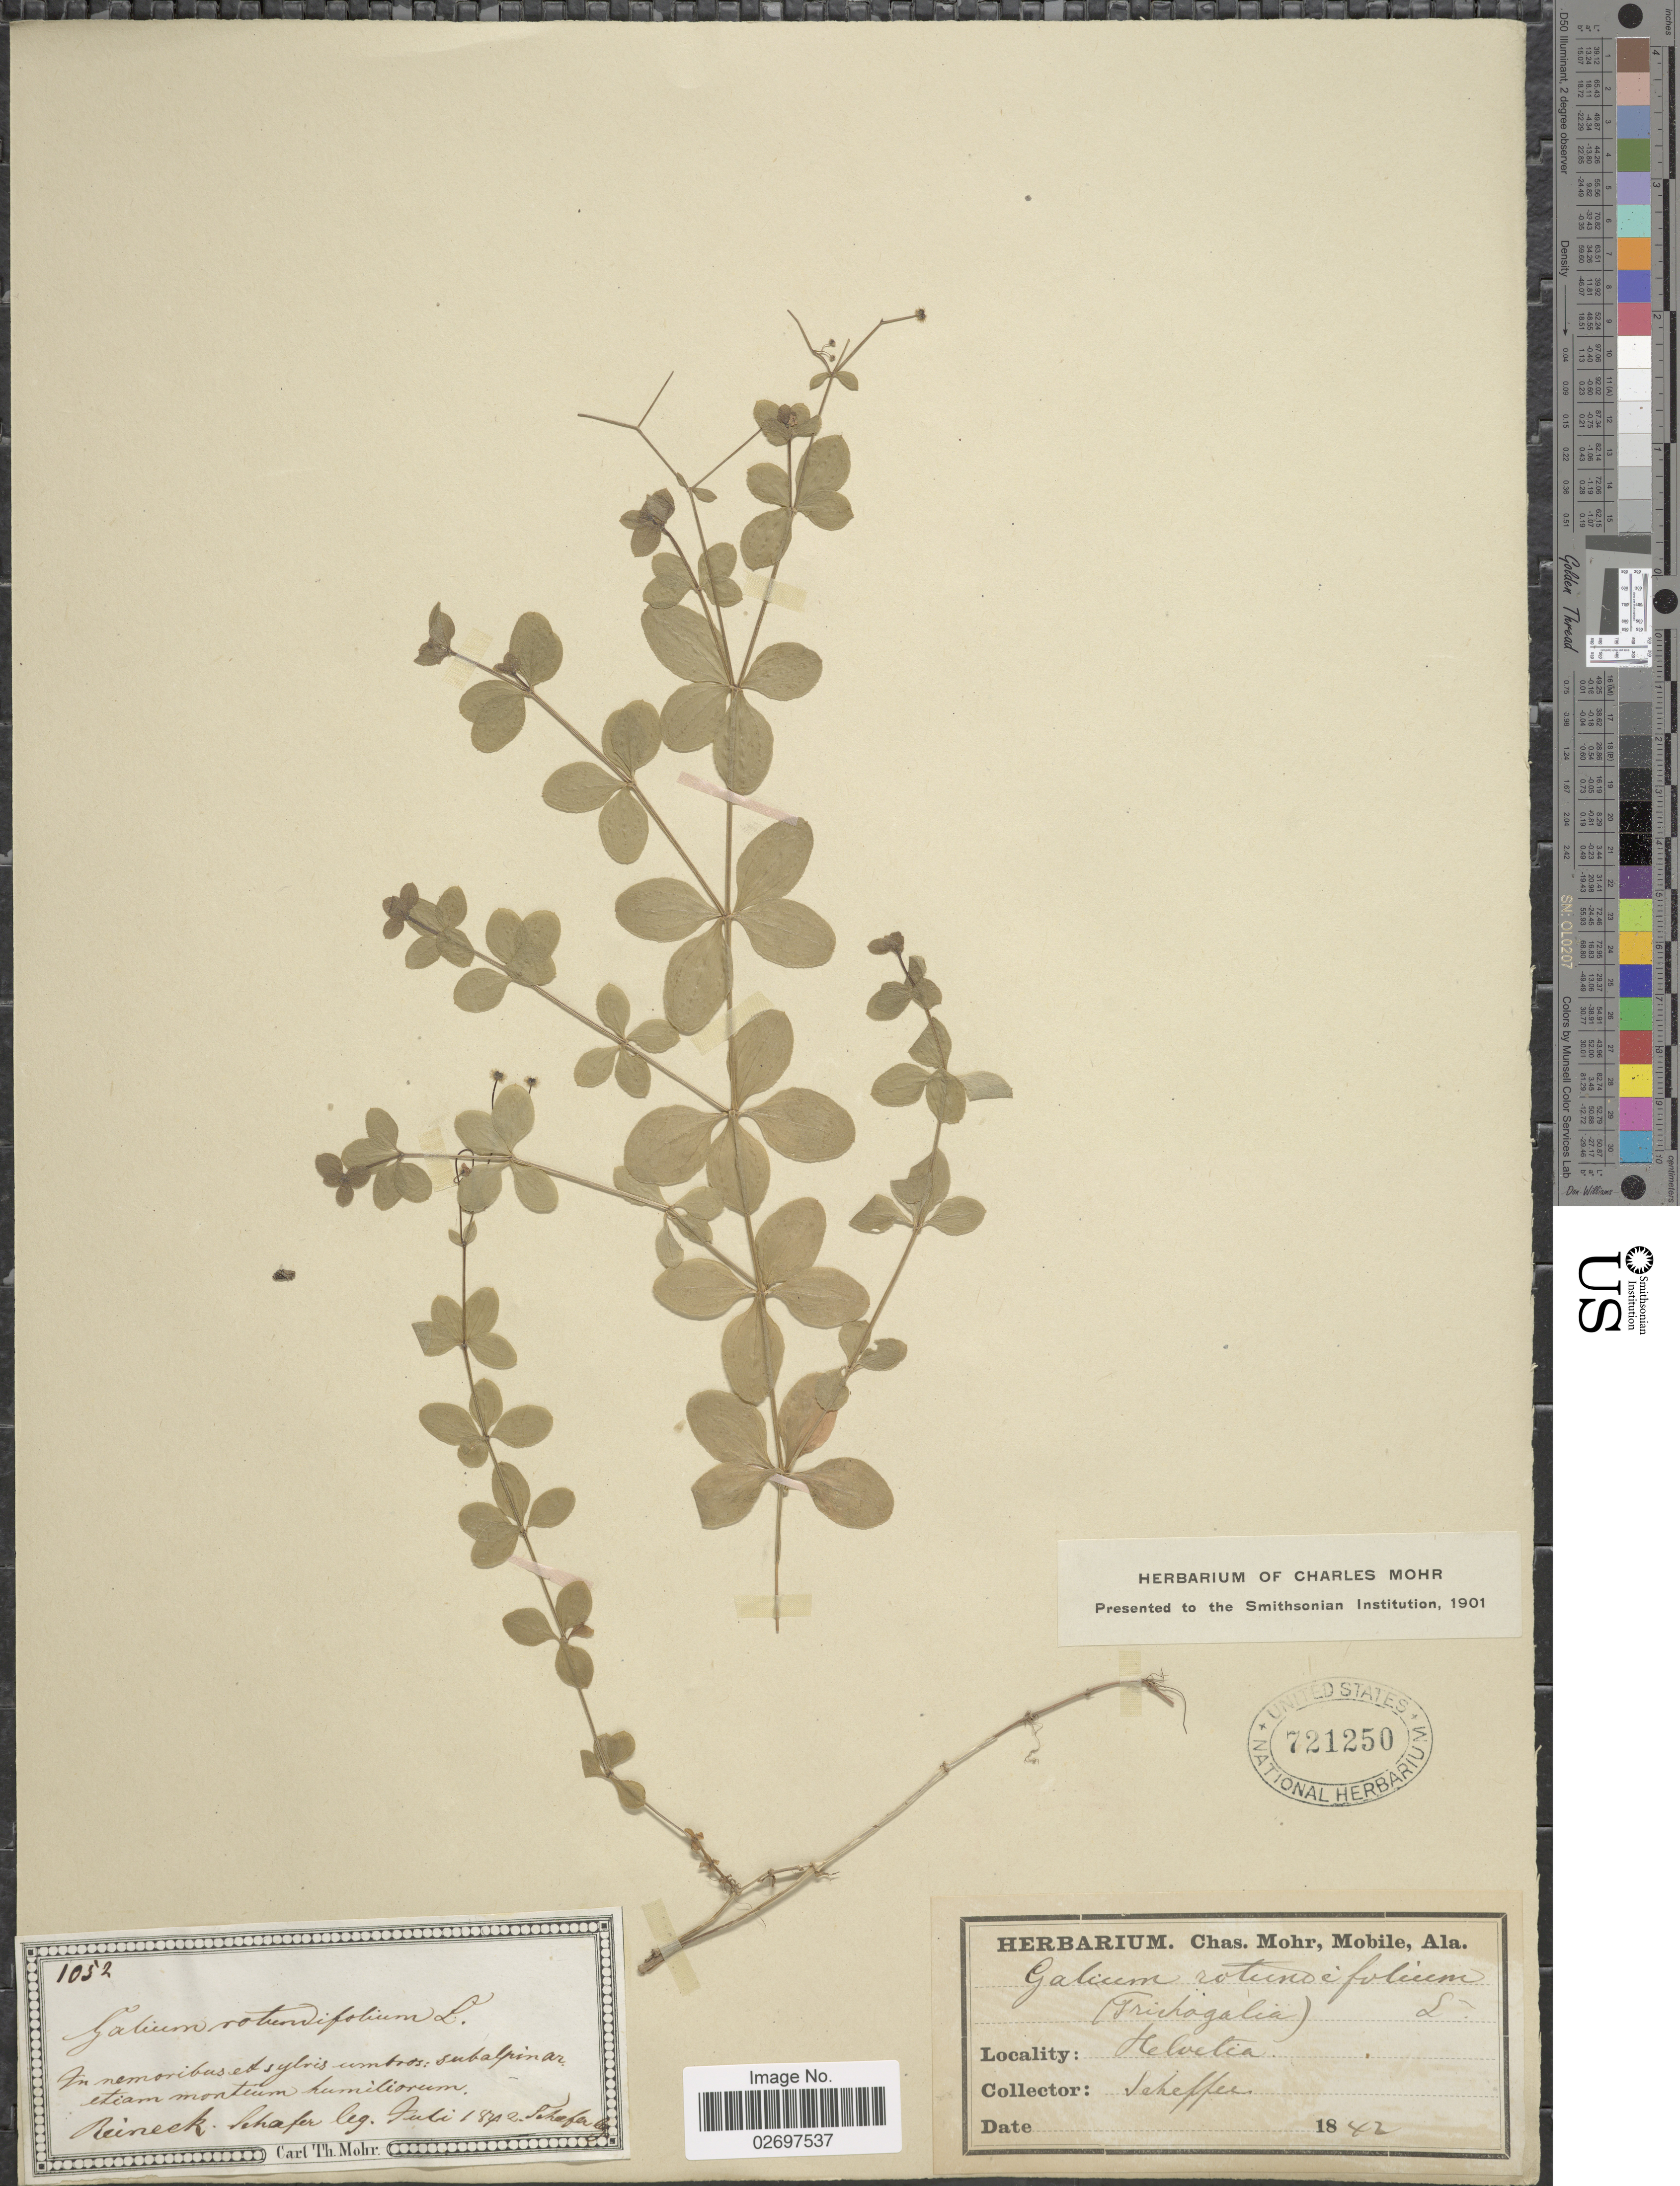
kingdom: Plantae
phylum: Tracheophyta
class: Magnoliopsida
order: Gentianales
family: Rubiaceae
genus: Galium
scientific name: Galium rotundifolium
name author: L.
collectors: Reineck & -. Schafer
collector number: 1052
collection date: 1842-07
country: Switzerland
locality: Helvetia.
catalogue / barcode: US 721250